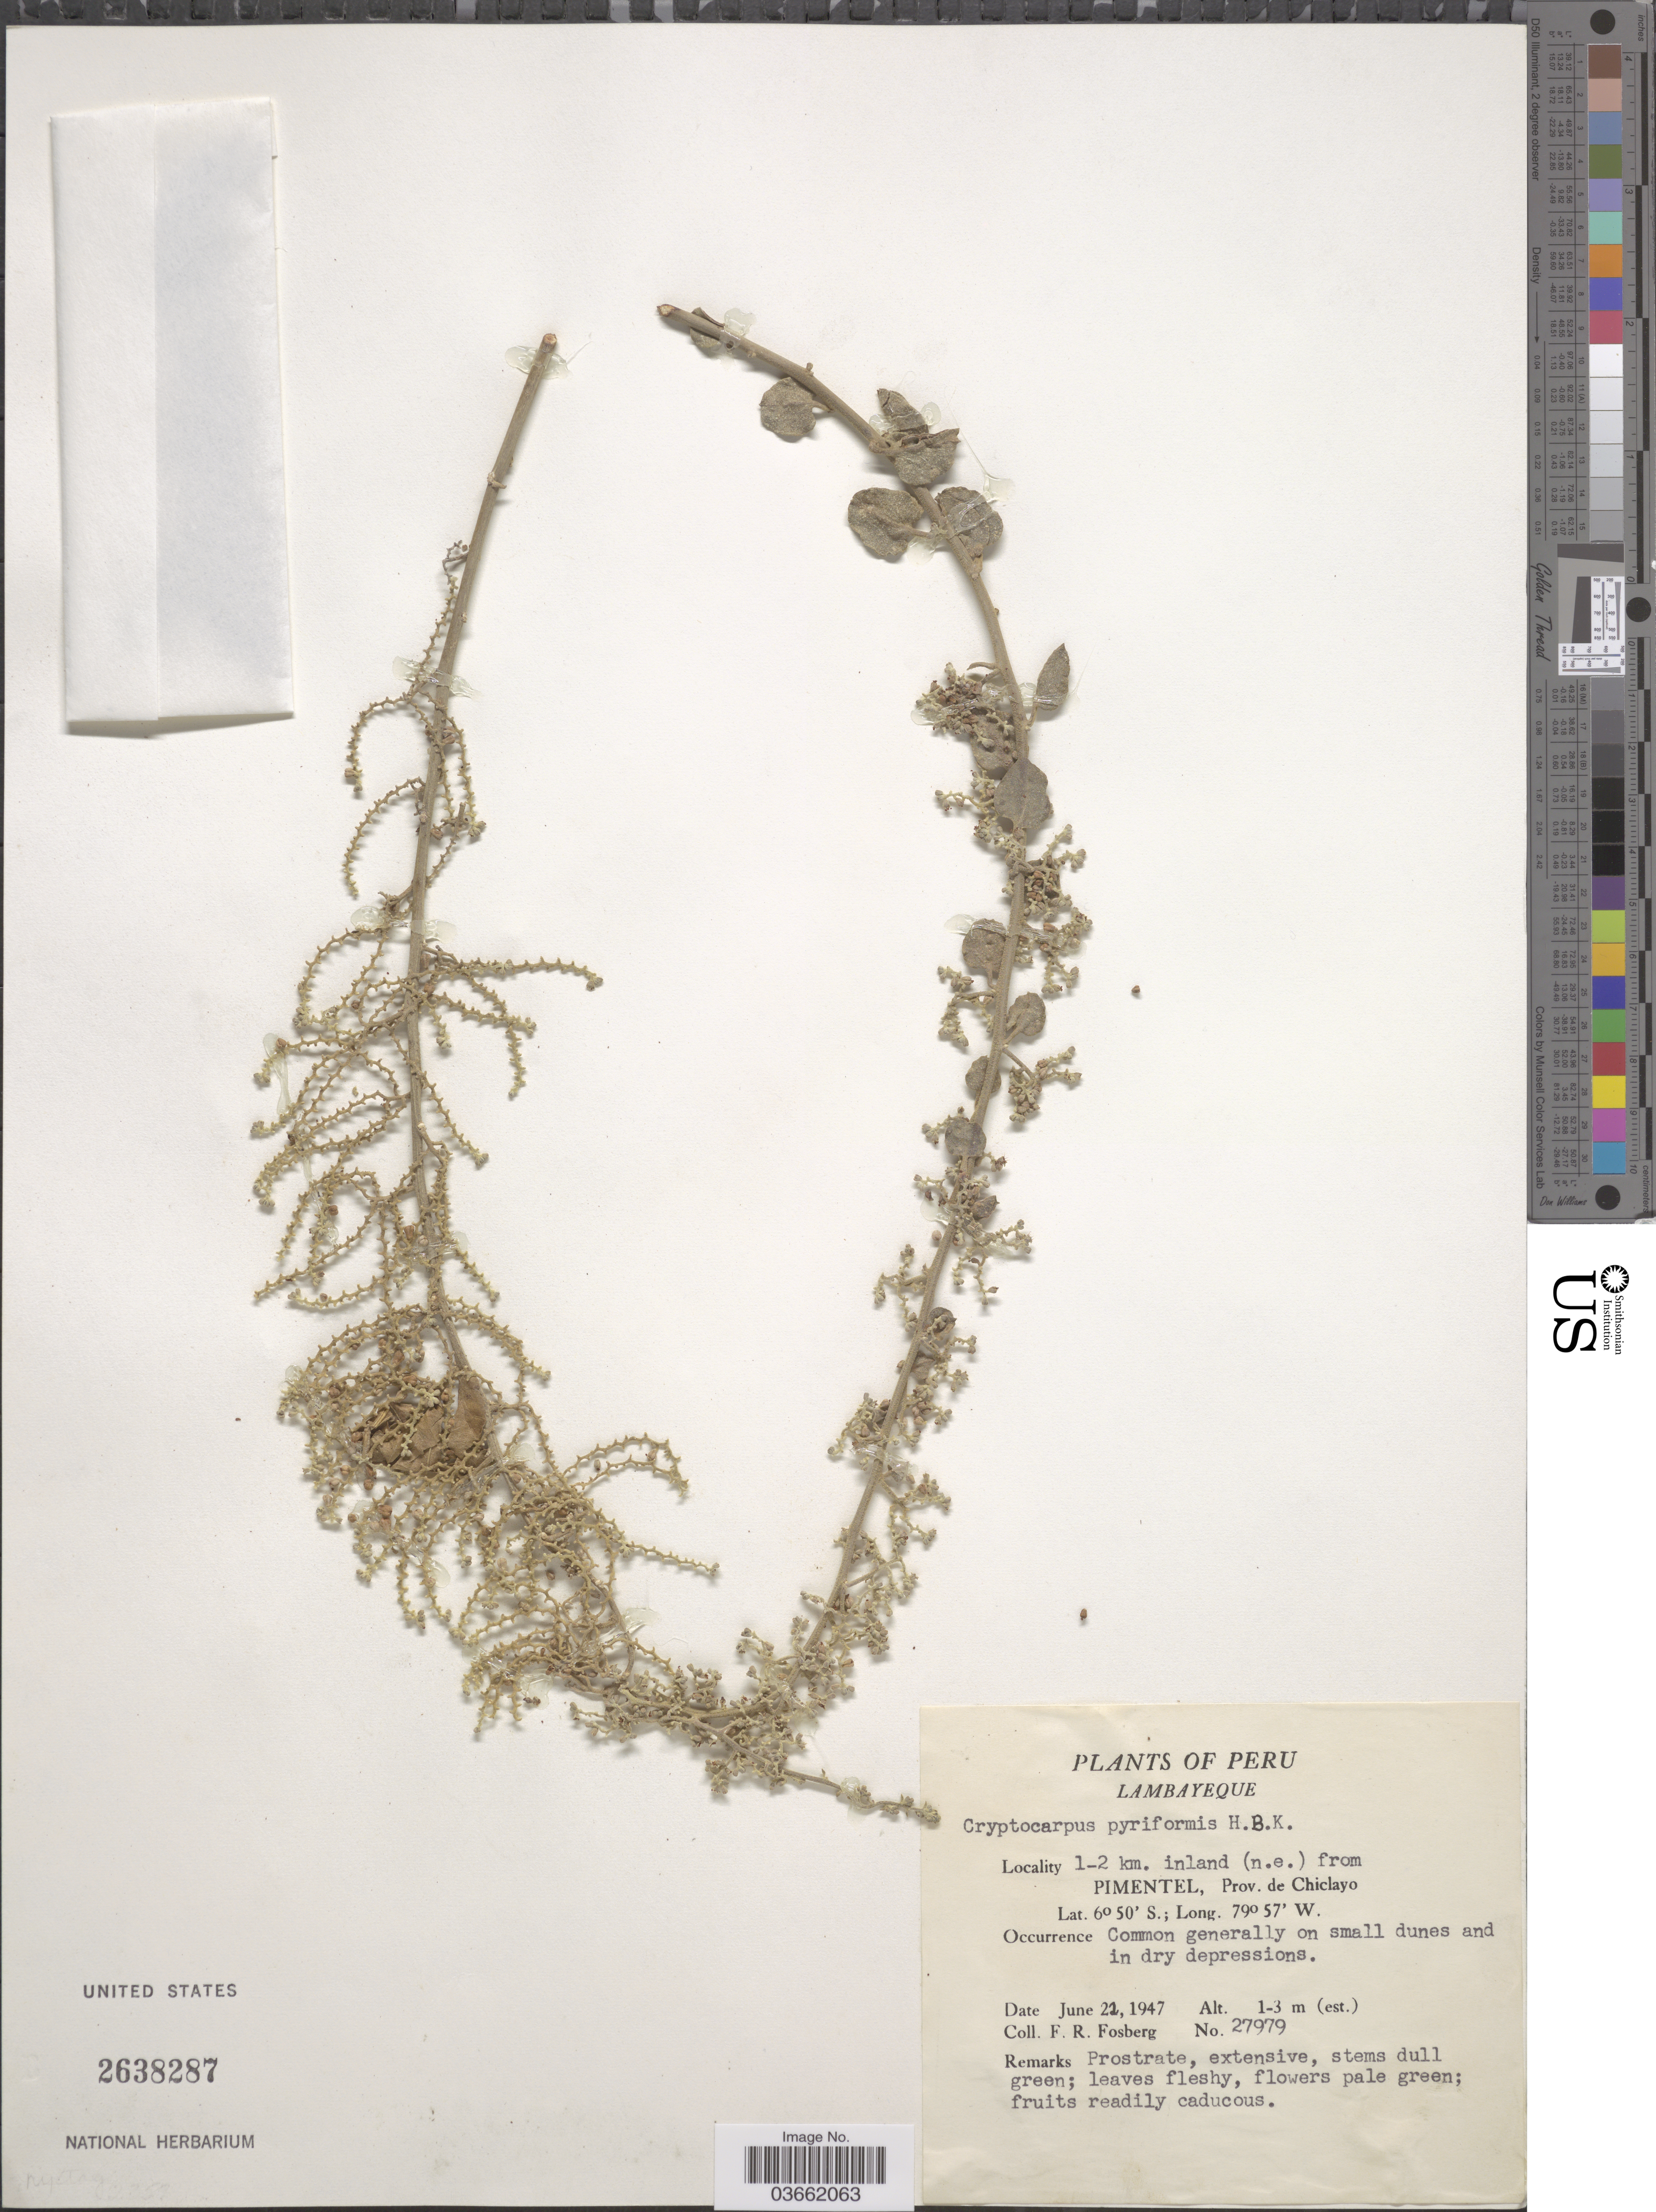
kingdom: Plantae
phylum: Tracheophyta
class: Magnoliopsida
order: Caryophyllales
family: Nyctaginaceae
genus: Cryptocarpus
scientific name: Cryptocarpus pyriformis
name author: Kunth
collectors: F. R. Fosberg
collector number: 27979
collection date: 1947-06-22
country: Peru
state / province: Lambayeque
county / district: Chiclayo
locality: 1-2 km. inland (n.e.) from Pimentel.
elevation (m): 1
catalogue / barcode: US 2638287